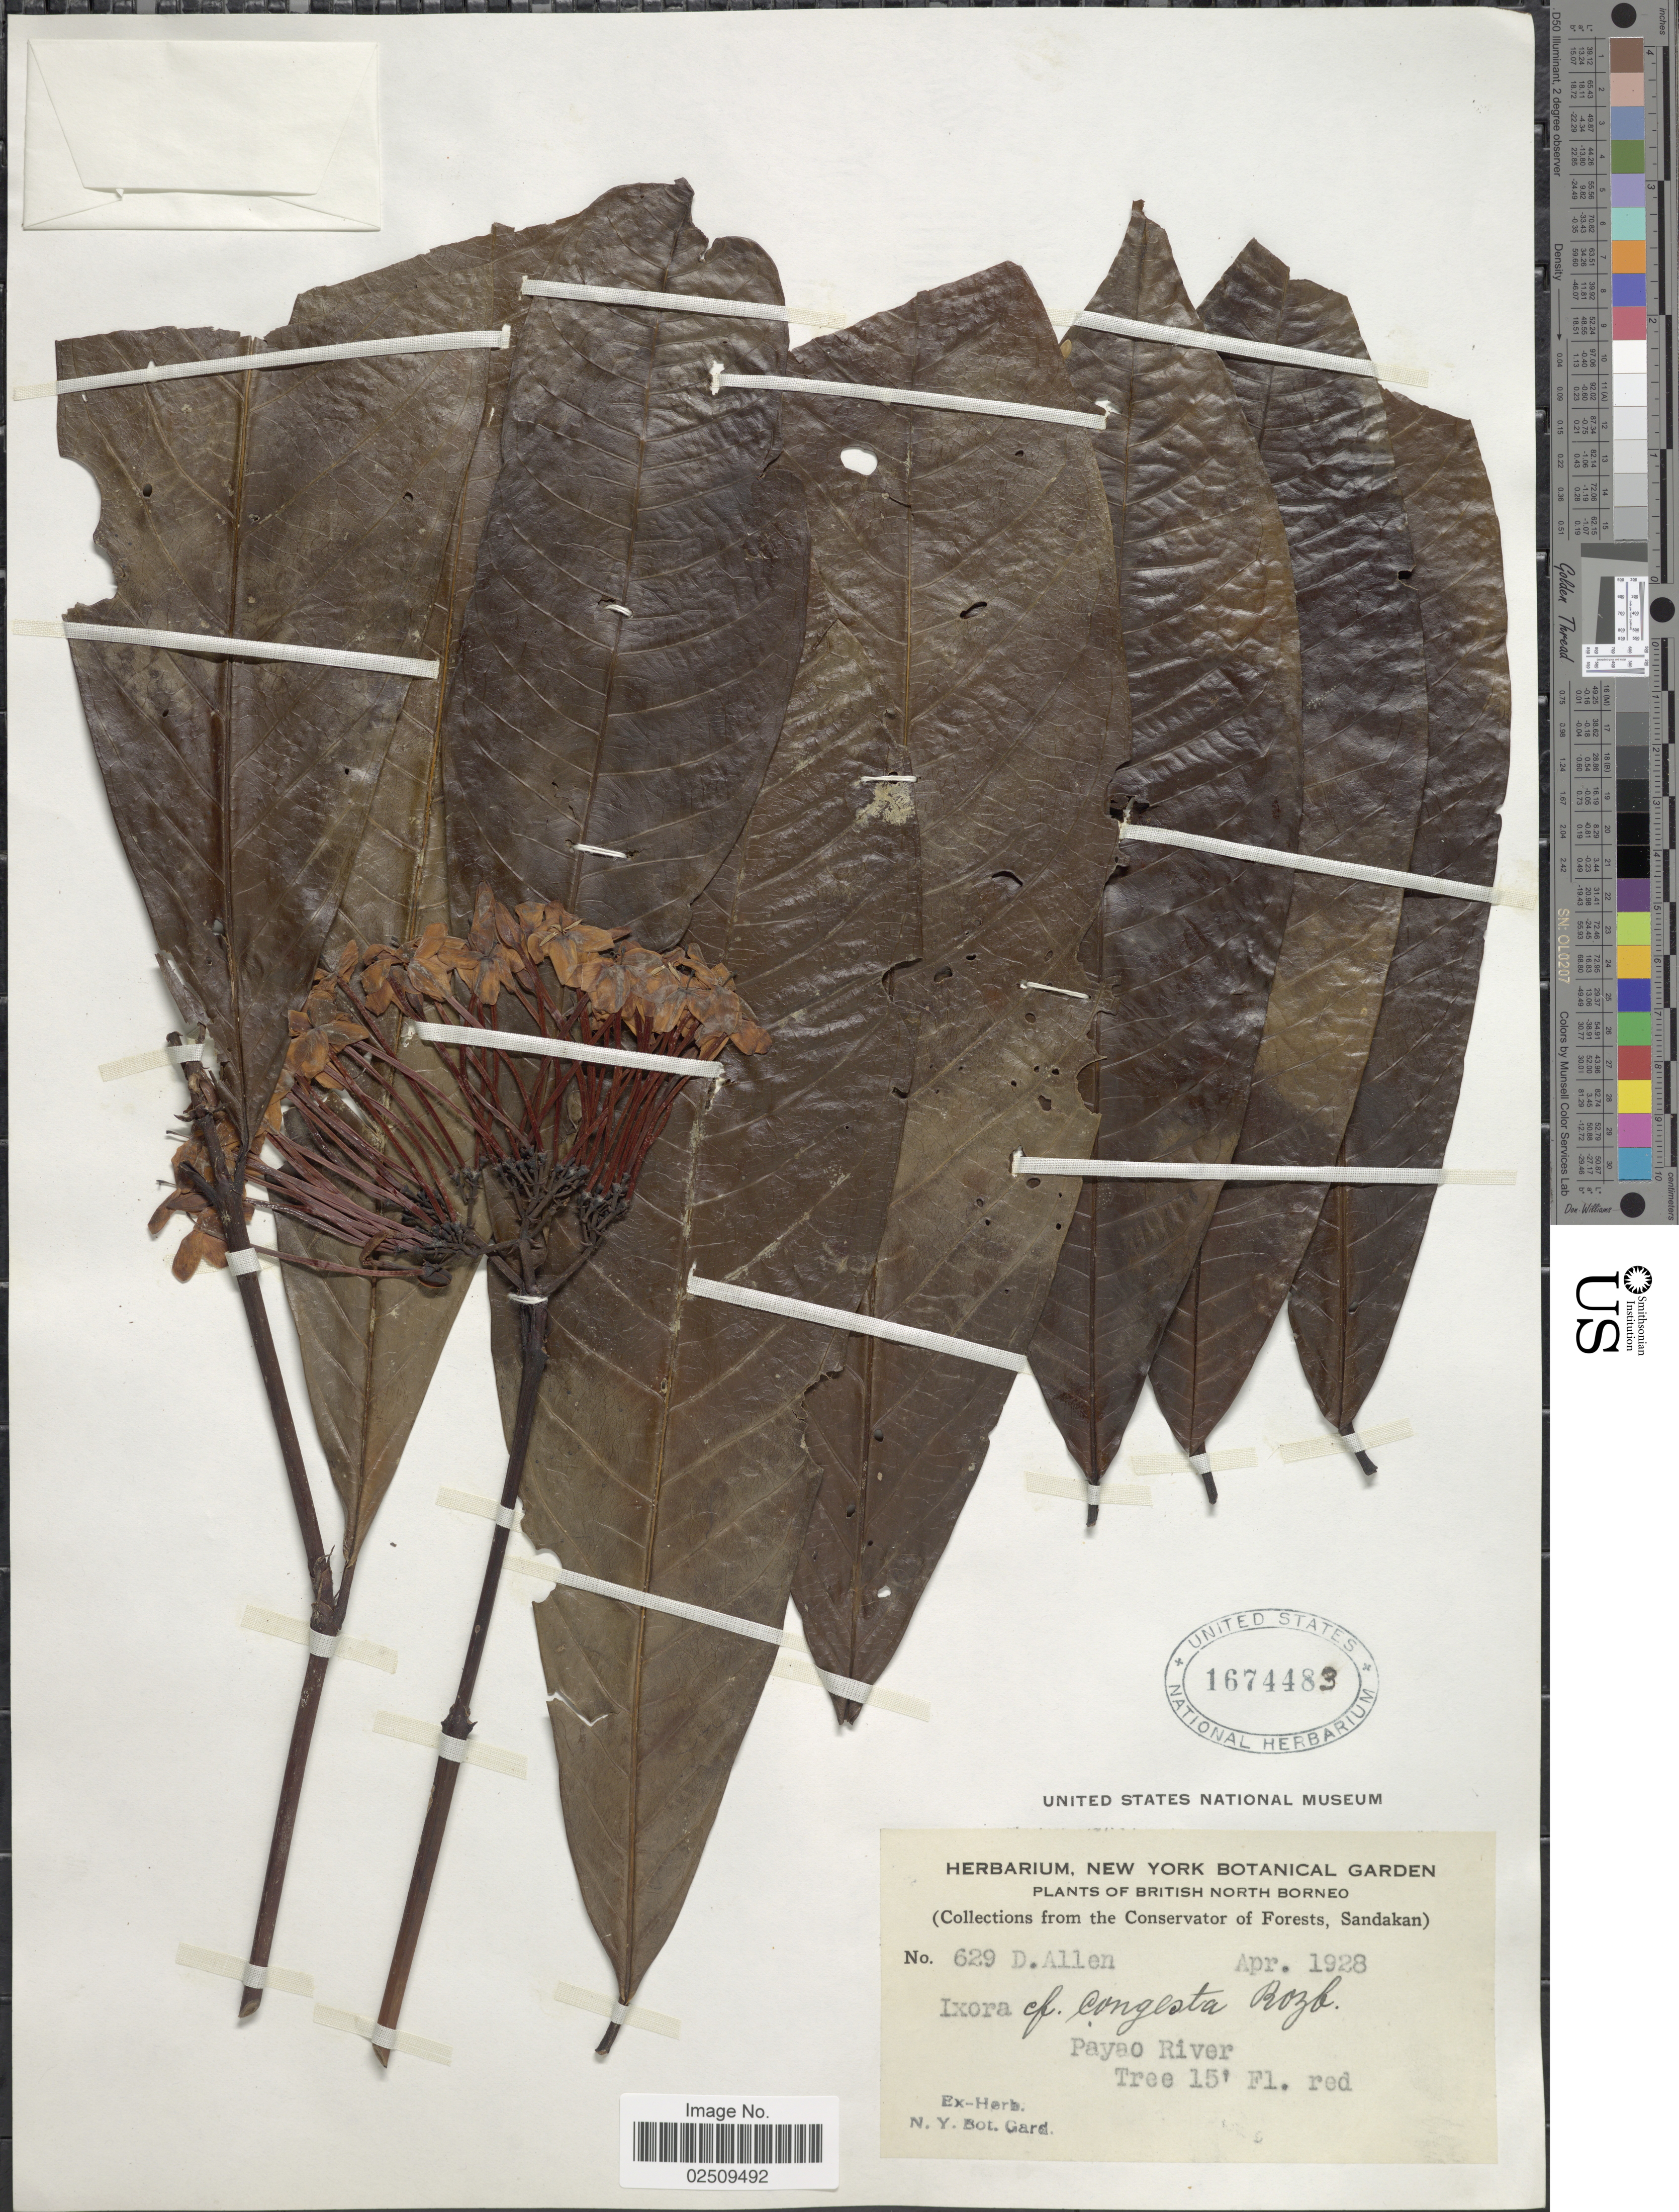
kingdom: Plantae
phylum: Tracheophyta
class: Magnoliopsida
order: Gentianales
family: Rubiaceae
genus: Ixora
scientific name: Ixora congesta x I. macrothyrsa (Teijsm. & Binn.) N.E. Br. 'Thai Flame'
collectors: D. Allen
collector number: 629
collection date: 1928-04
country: Malaysia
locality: British North Borneo, Payao River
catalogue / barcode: US 1674483